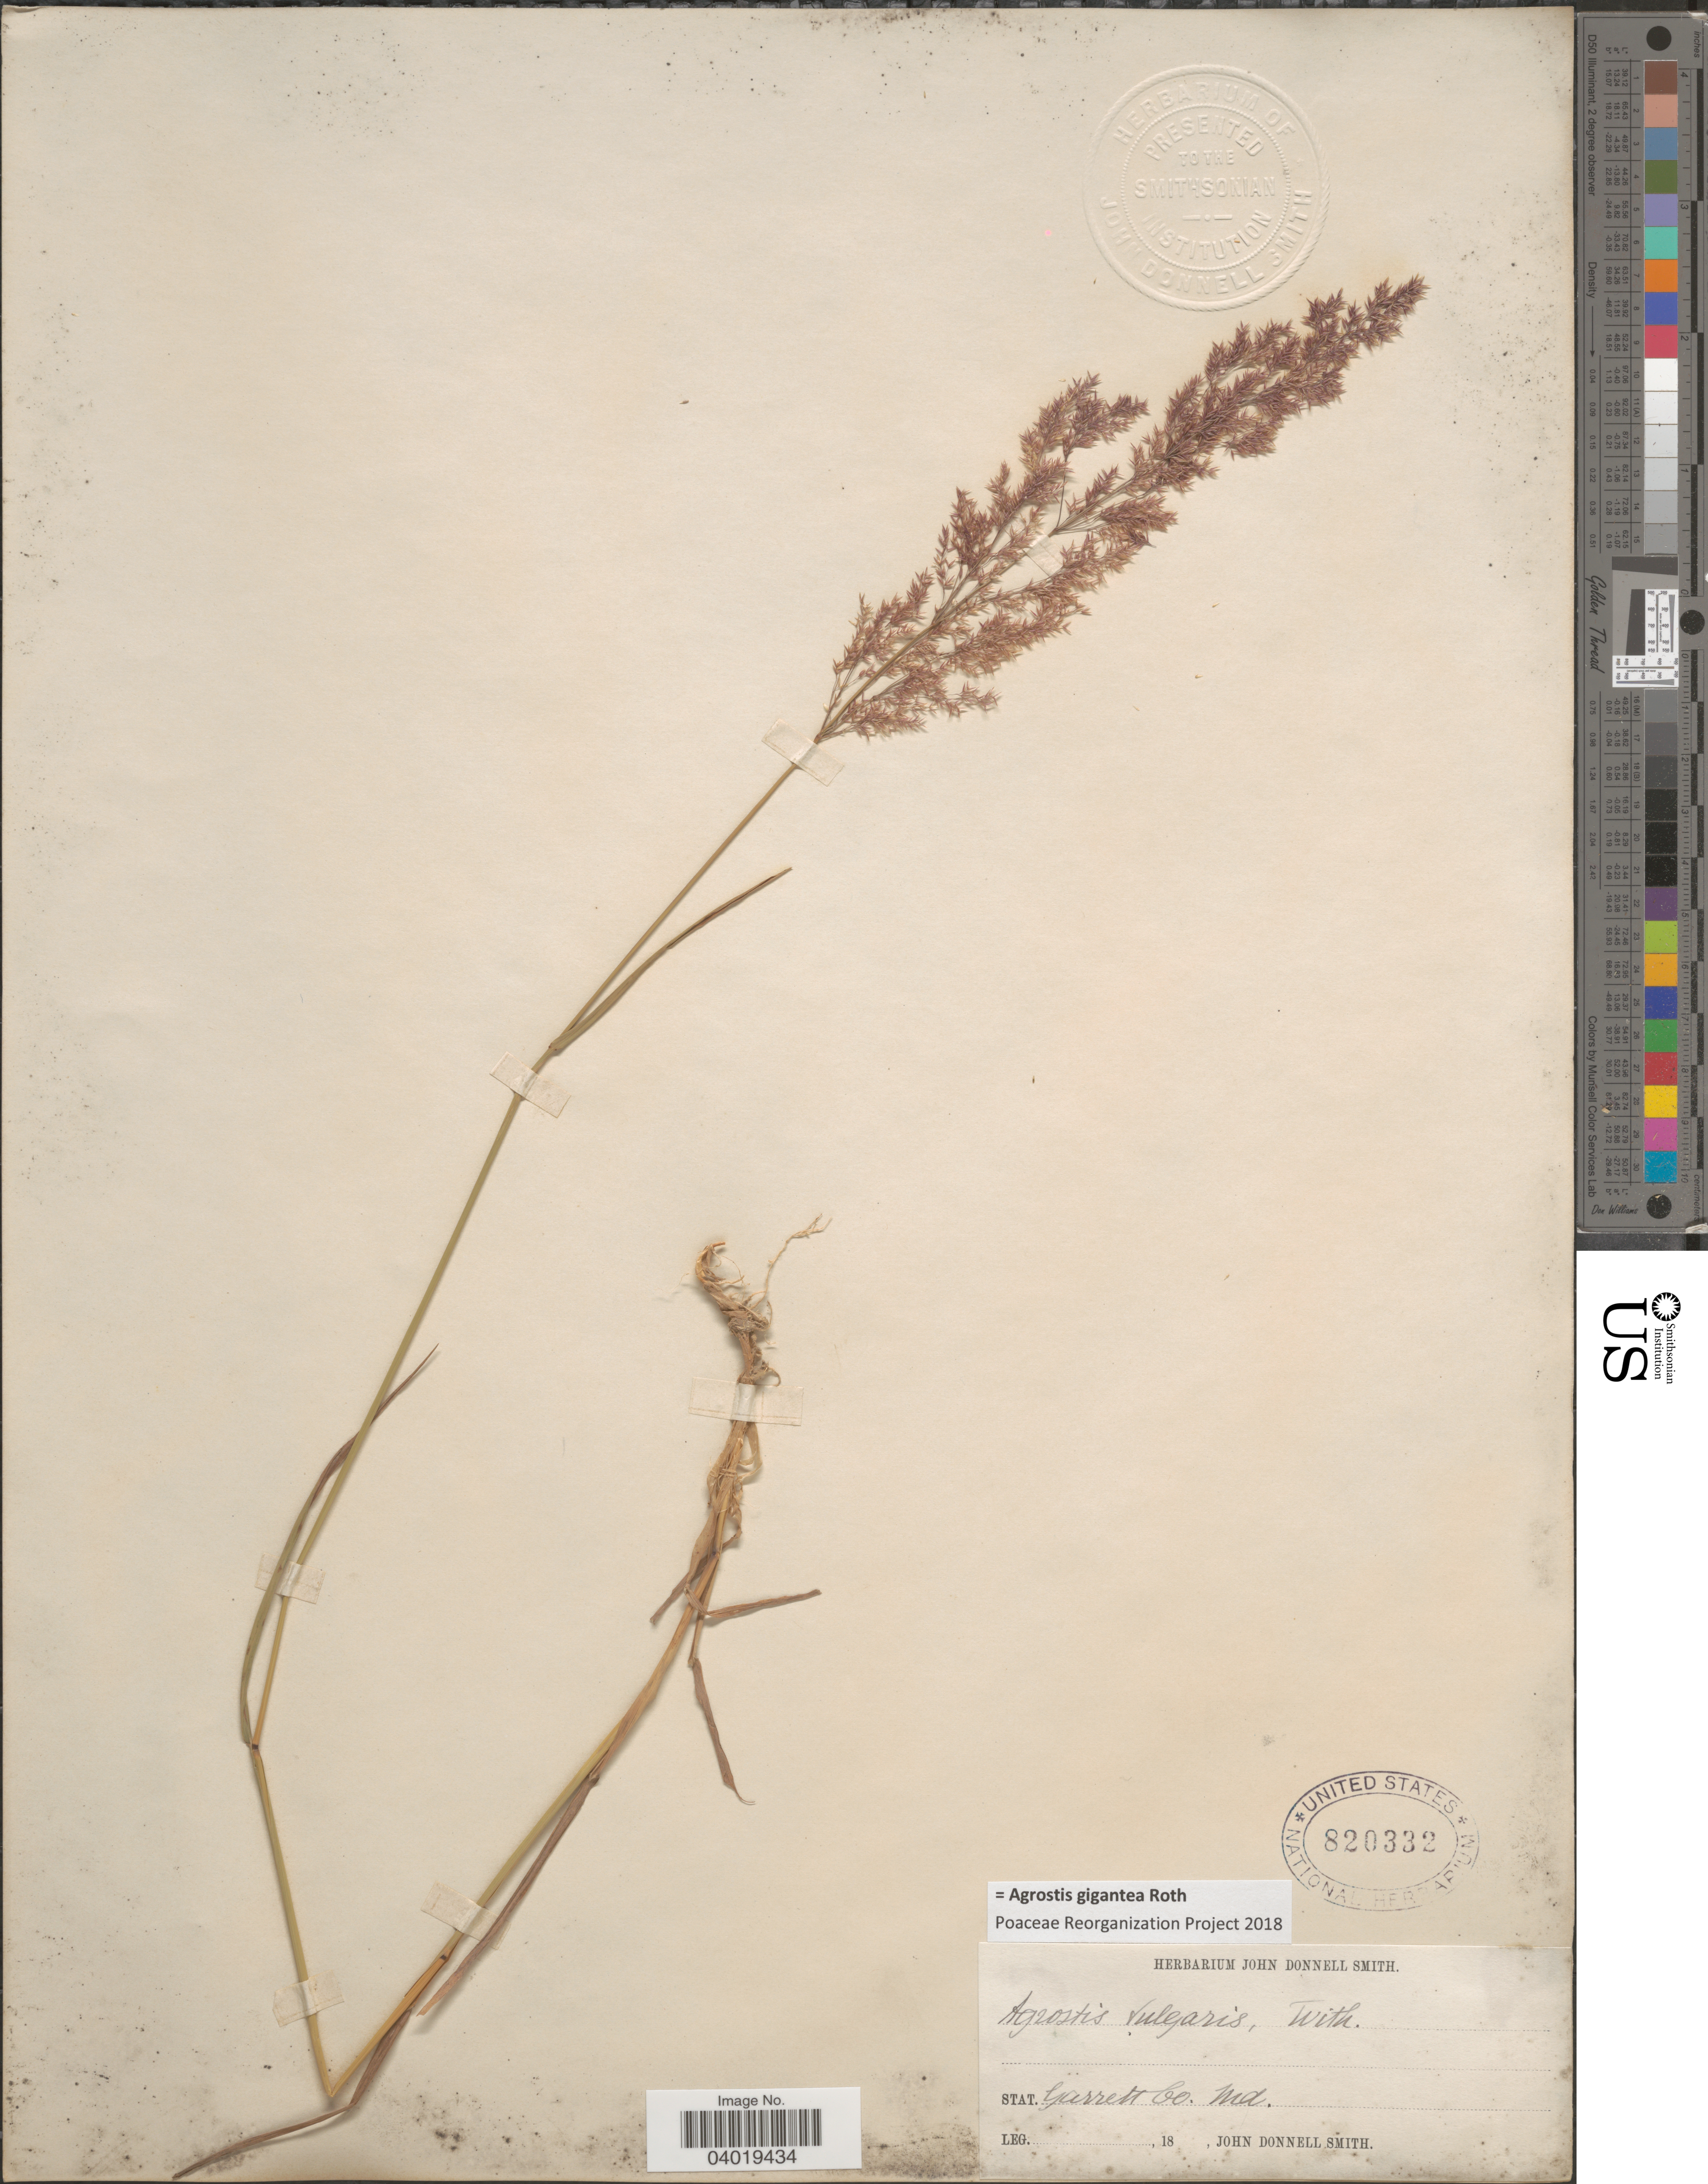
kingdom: Plantae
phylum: Tracheophyta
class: Liliopsida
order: Poales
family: Poaceae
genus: Agrostis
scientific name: Agrostis gigantea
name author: Roth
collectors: J. Donnell Smith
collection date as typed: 18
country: United States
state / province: Maryland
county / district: Garrett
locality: Stat. Garrett Co.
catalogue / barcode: US 820332